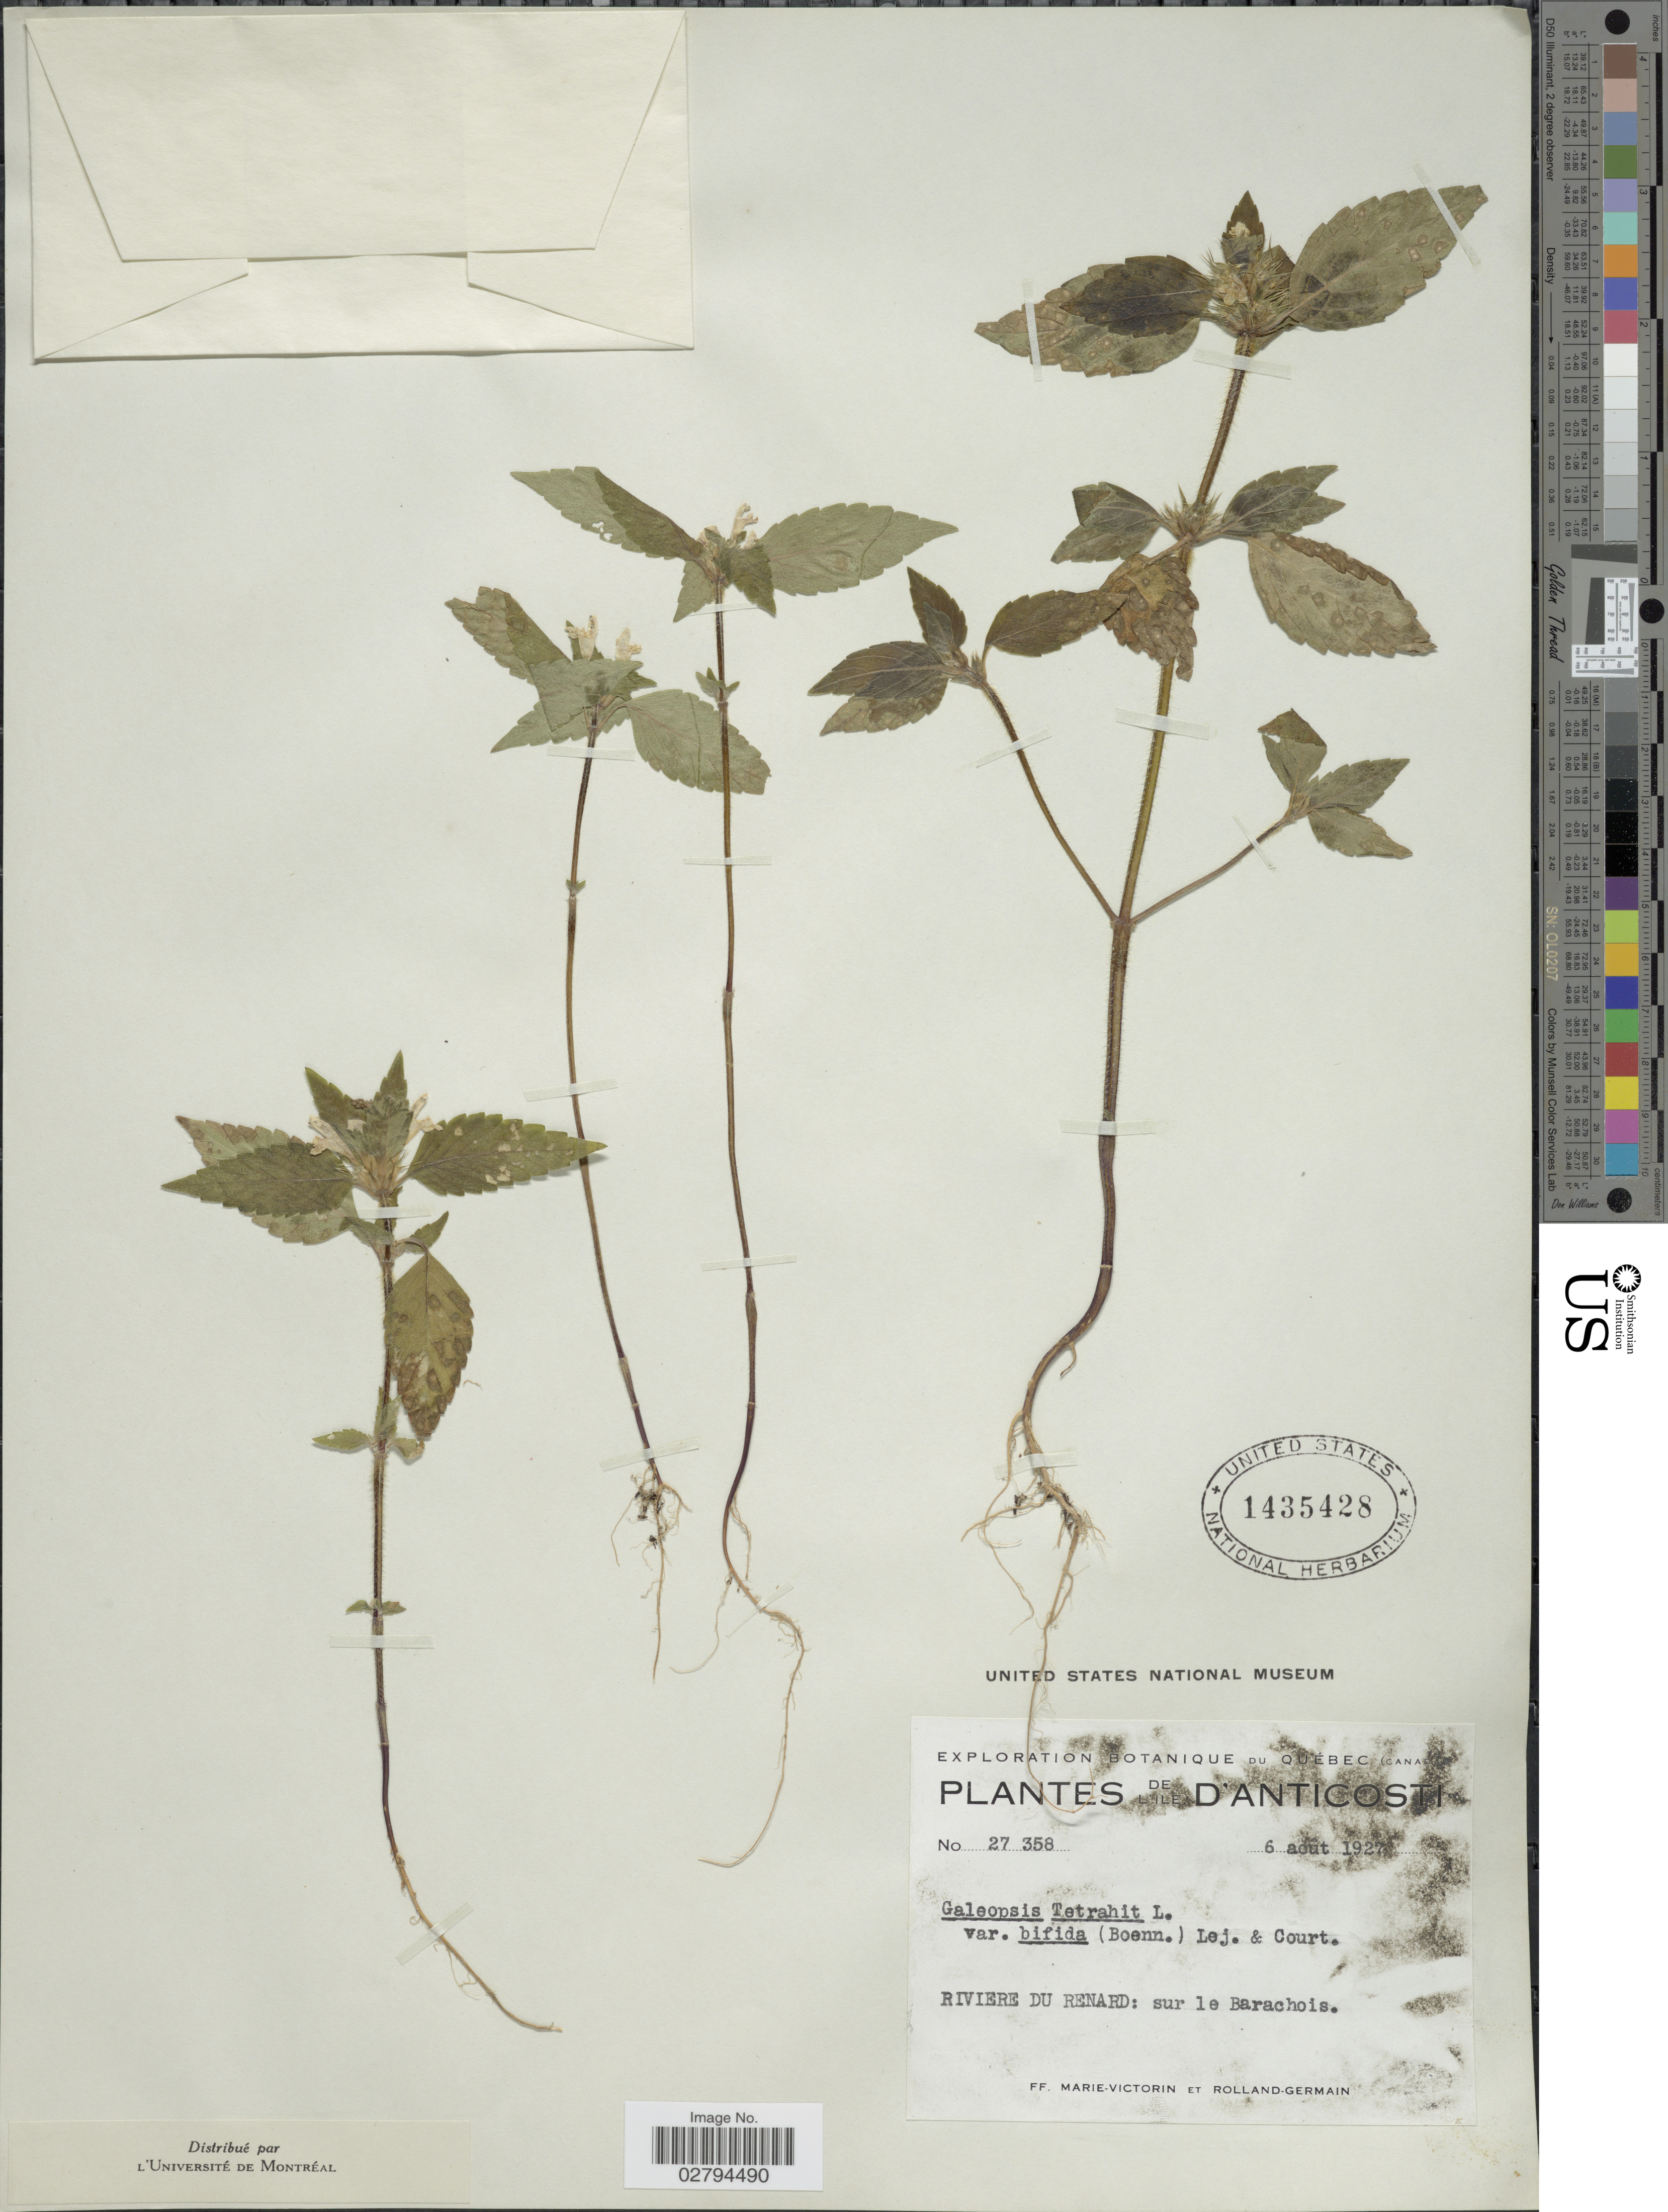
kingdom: Plantae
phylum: Tracheophyta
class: Magnoliopsida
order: Lamiales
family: Lamiaceae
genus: Galeopsis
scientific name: Galeopsis tetrahit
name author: L.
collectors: F. Marie-Victorin & Rolland-Germain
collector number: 27358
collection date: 1927-08-06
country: Canada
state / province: Quebec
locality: De l'Ile D'Anticosti. Riviere du Renard: sur le Barachois.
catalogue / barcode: US 1435428